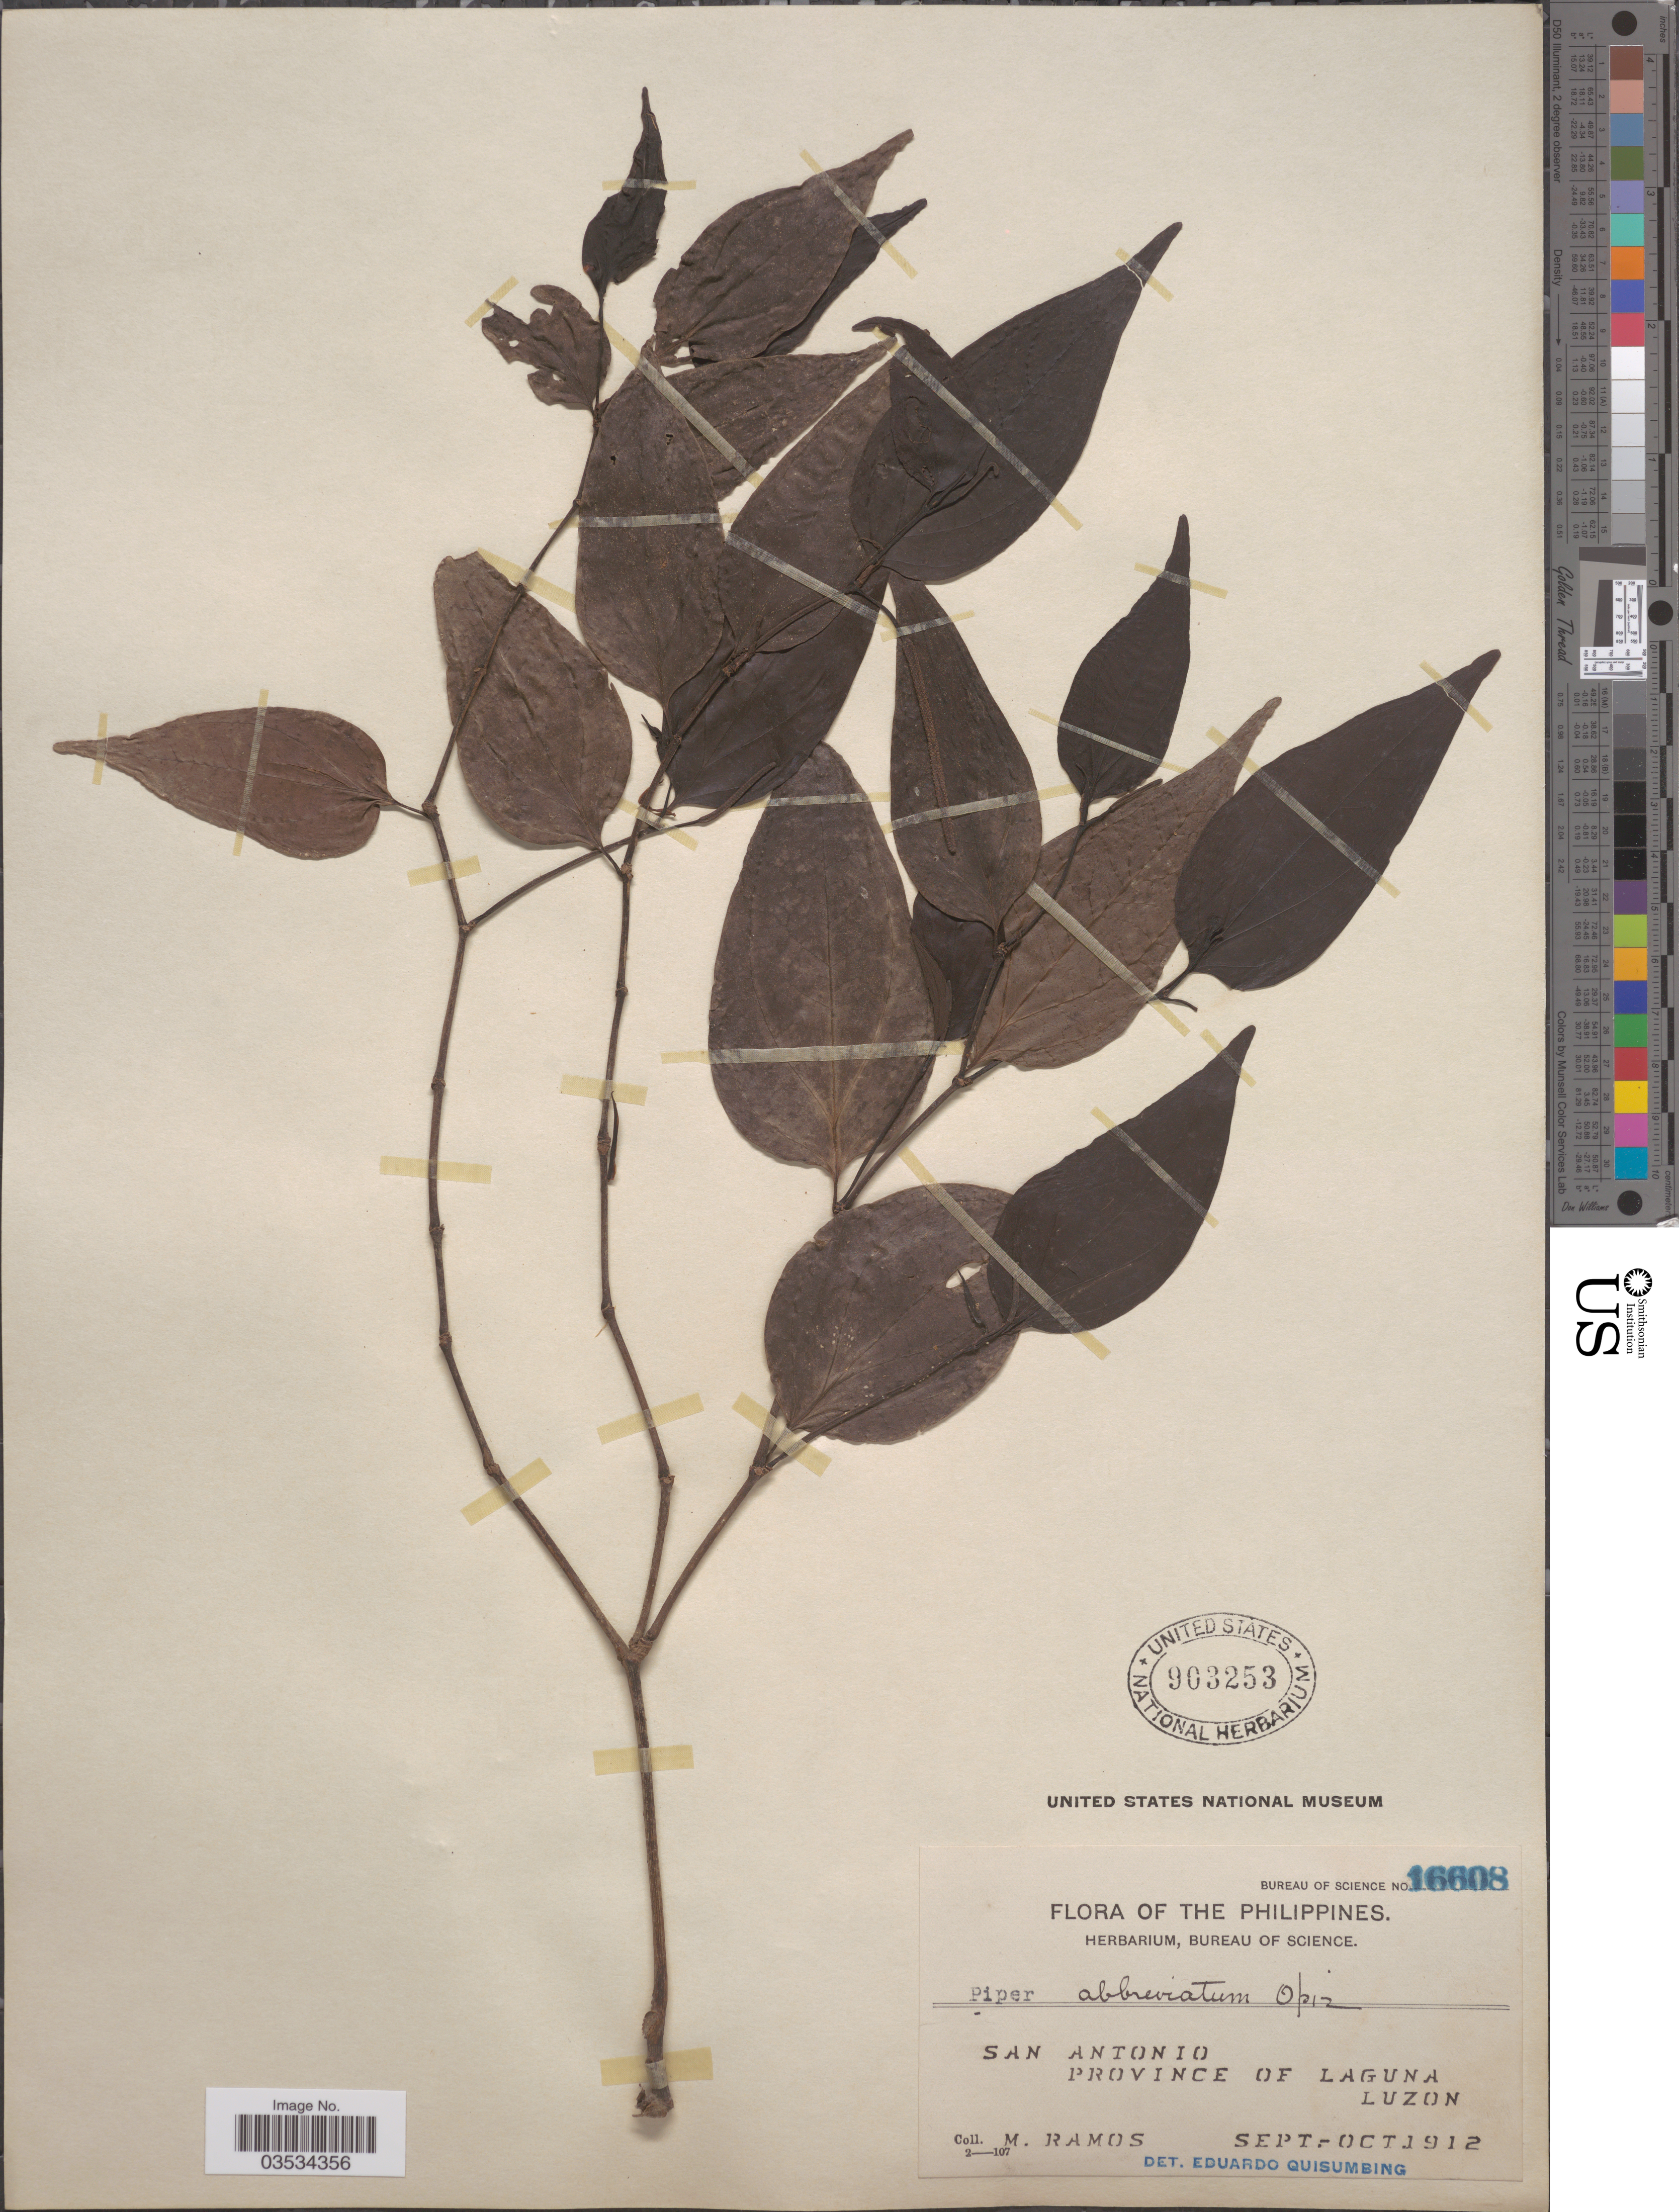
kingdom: Plantae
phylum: Tracheophyta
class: Magnoliopsida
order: Piperales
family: Piperaceae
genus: Piper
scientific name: Piper abbreviatum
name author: Opiz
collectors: M. Ramos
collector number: Bureau of Science 16608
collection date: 1912-09/1912-10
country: Philippines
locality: San Antonio. Province of Laguna. Luzon.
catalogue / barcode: US 903253